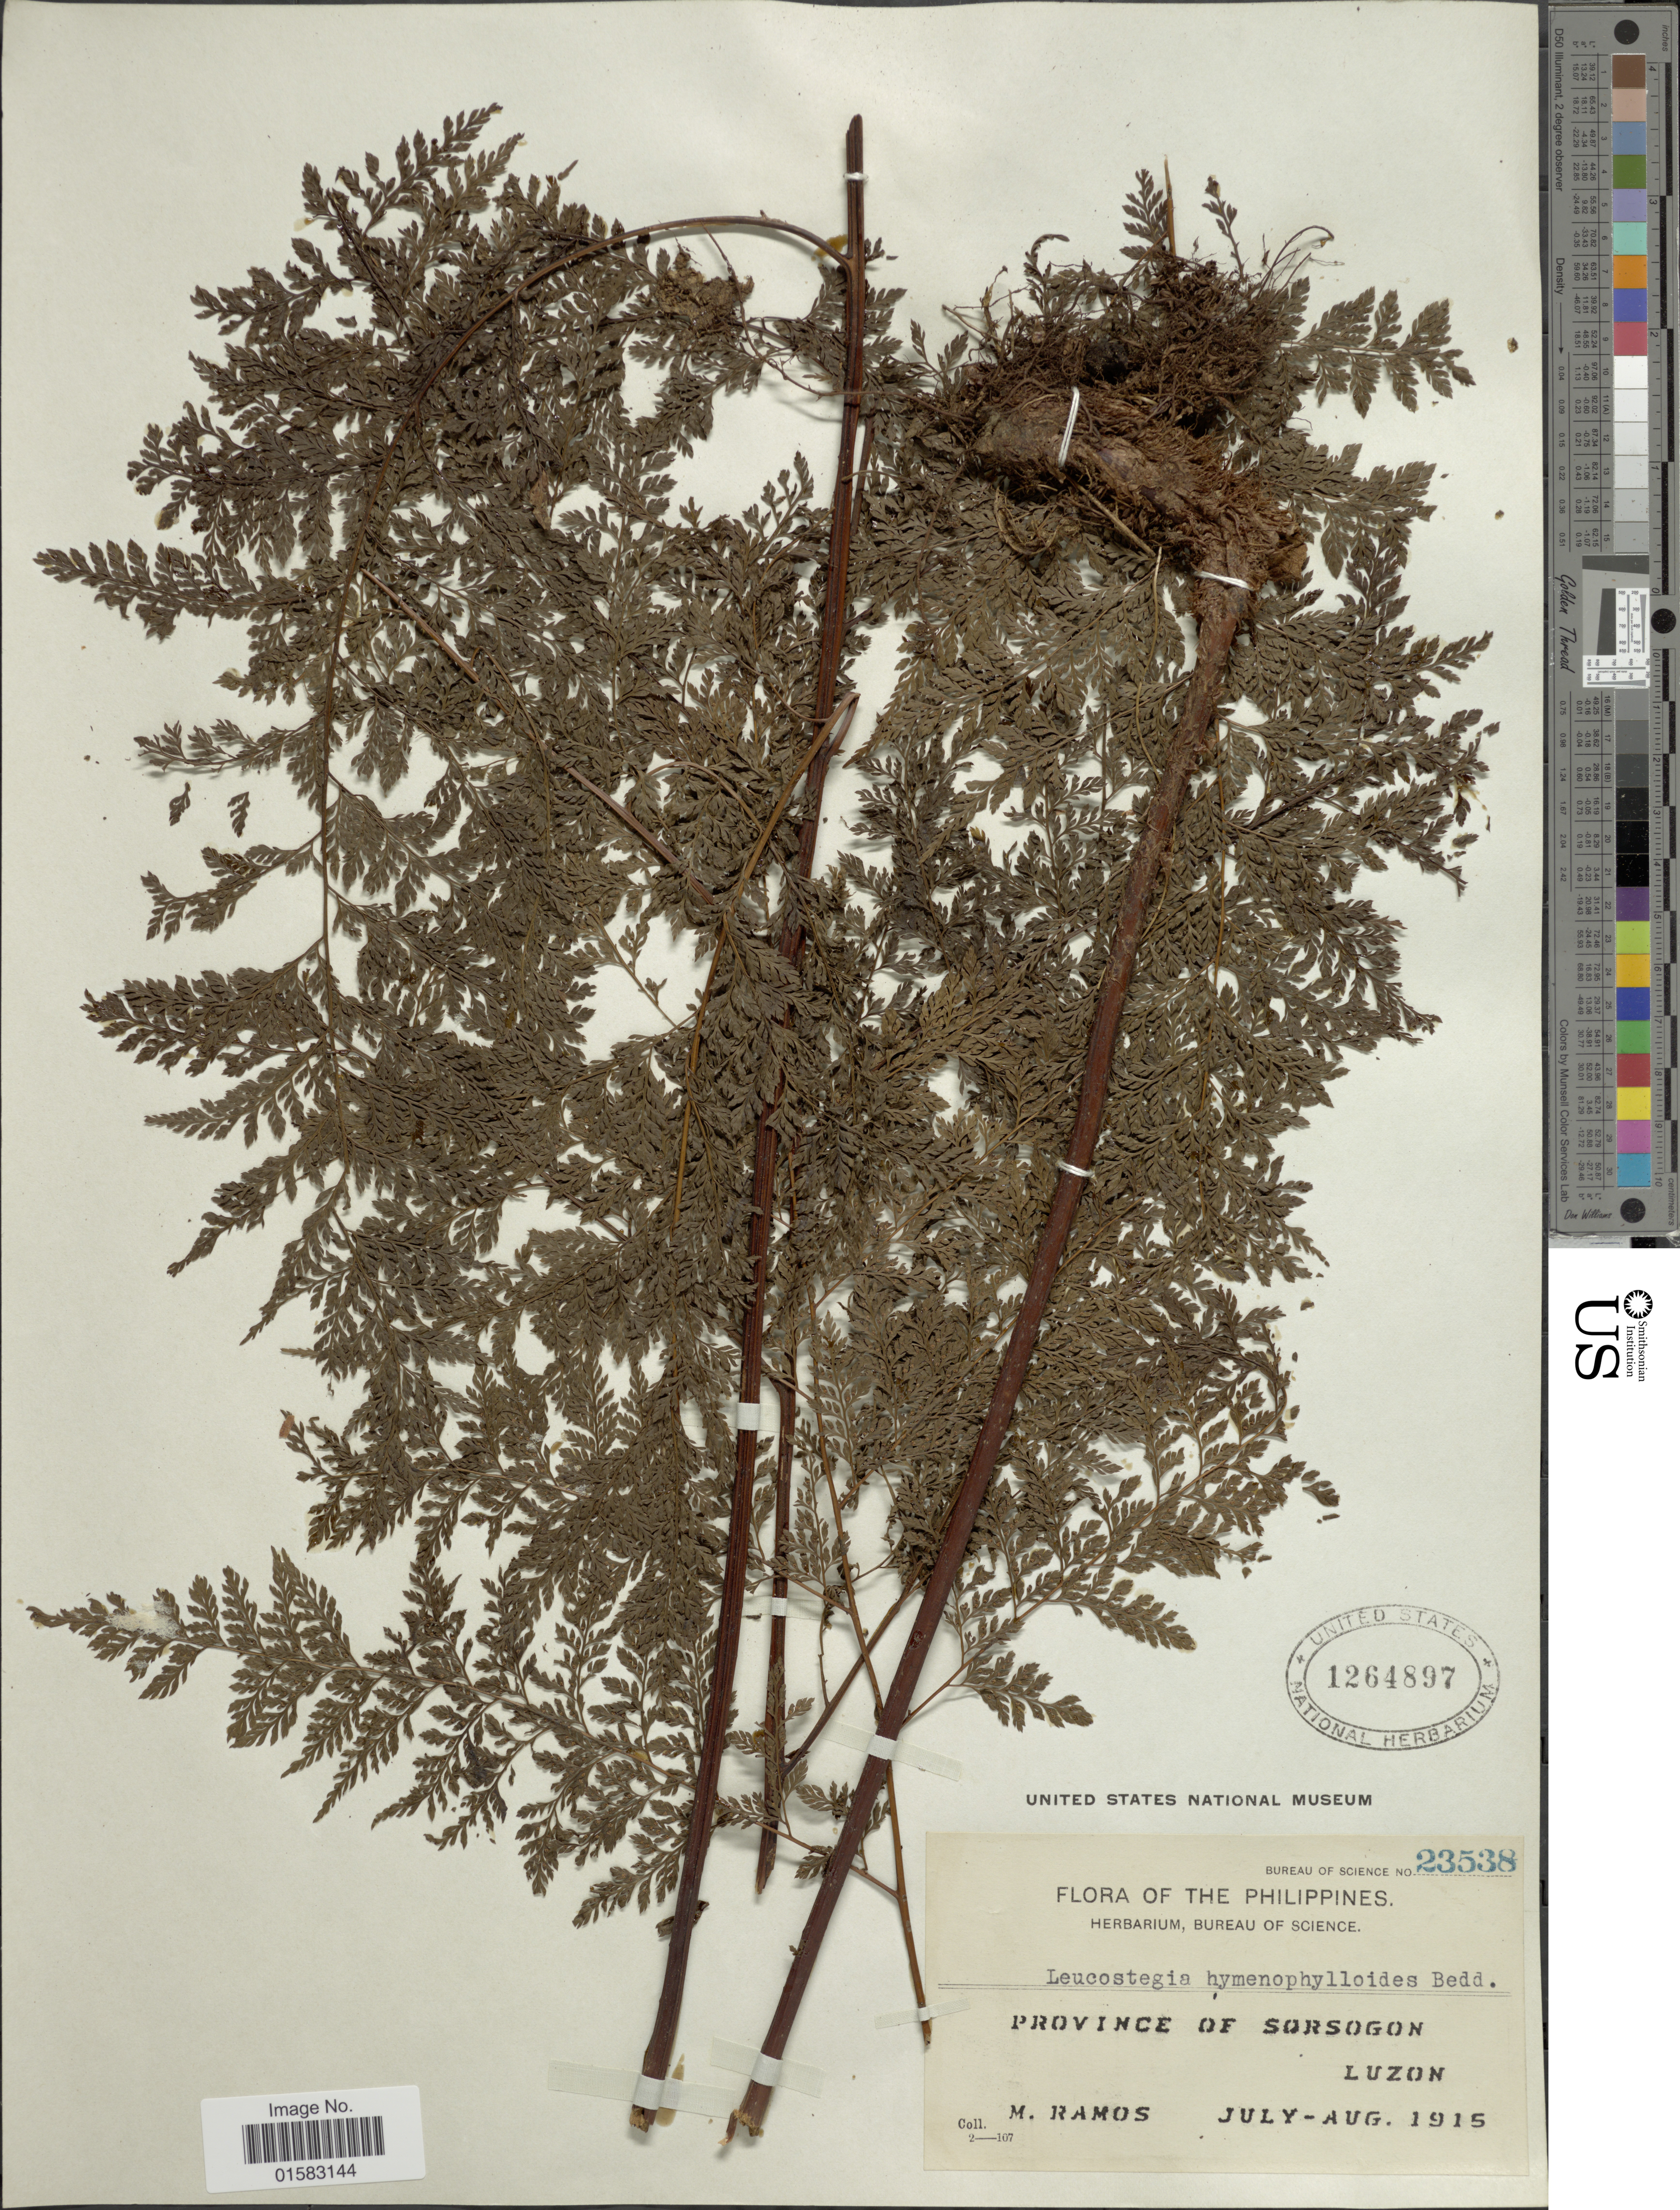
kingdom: Plantae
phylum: Tracheophyta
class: Polypodiopsida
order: Polypodiales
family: Davalliaceae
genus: Davallia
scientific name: Davallia hymenophylloides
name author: (Bedd.) Kuhn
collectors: M. Ramos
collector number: Bureau of Science 23538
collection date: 1915-07/1915-08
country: Philippines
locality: Province of Sorsogon, Luzon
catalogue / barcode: US 1264897